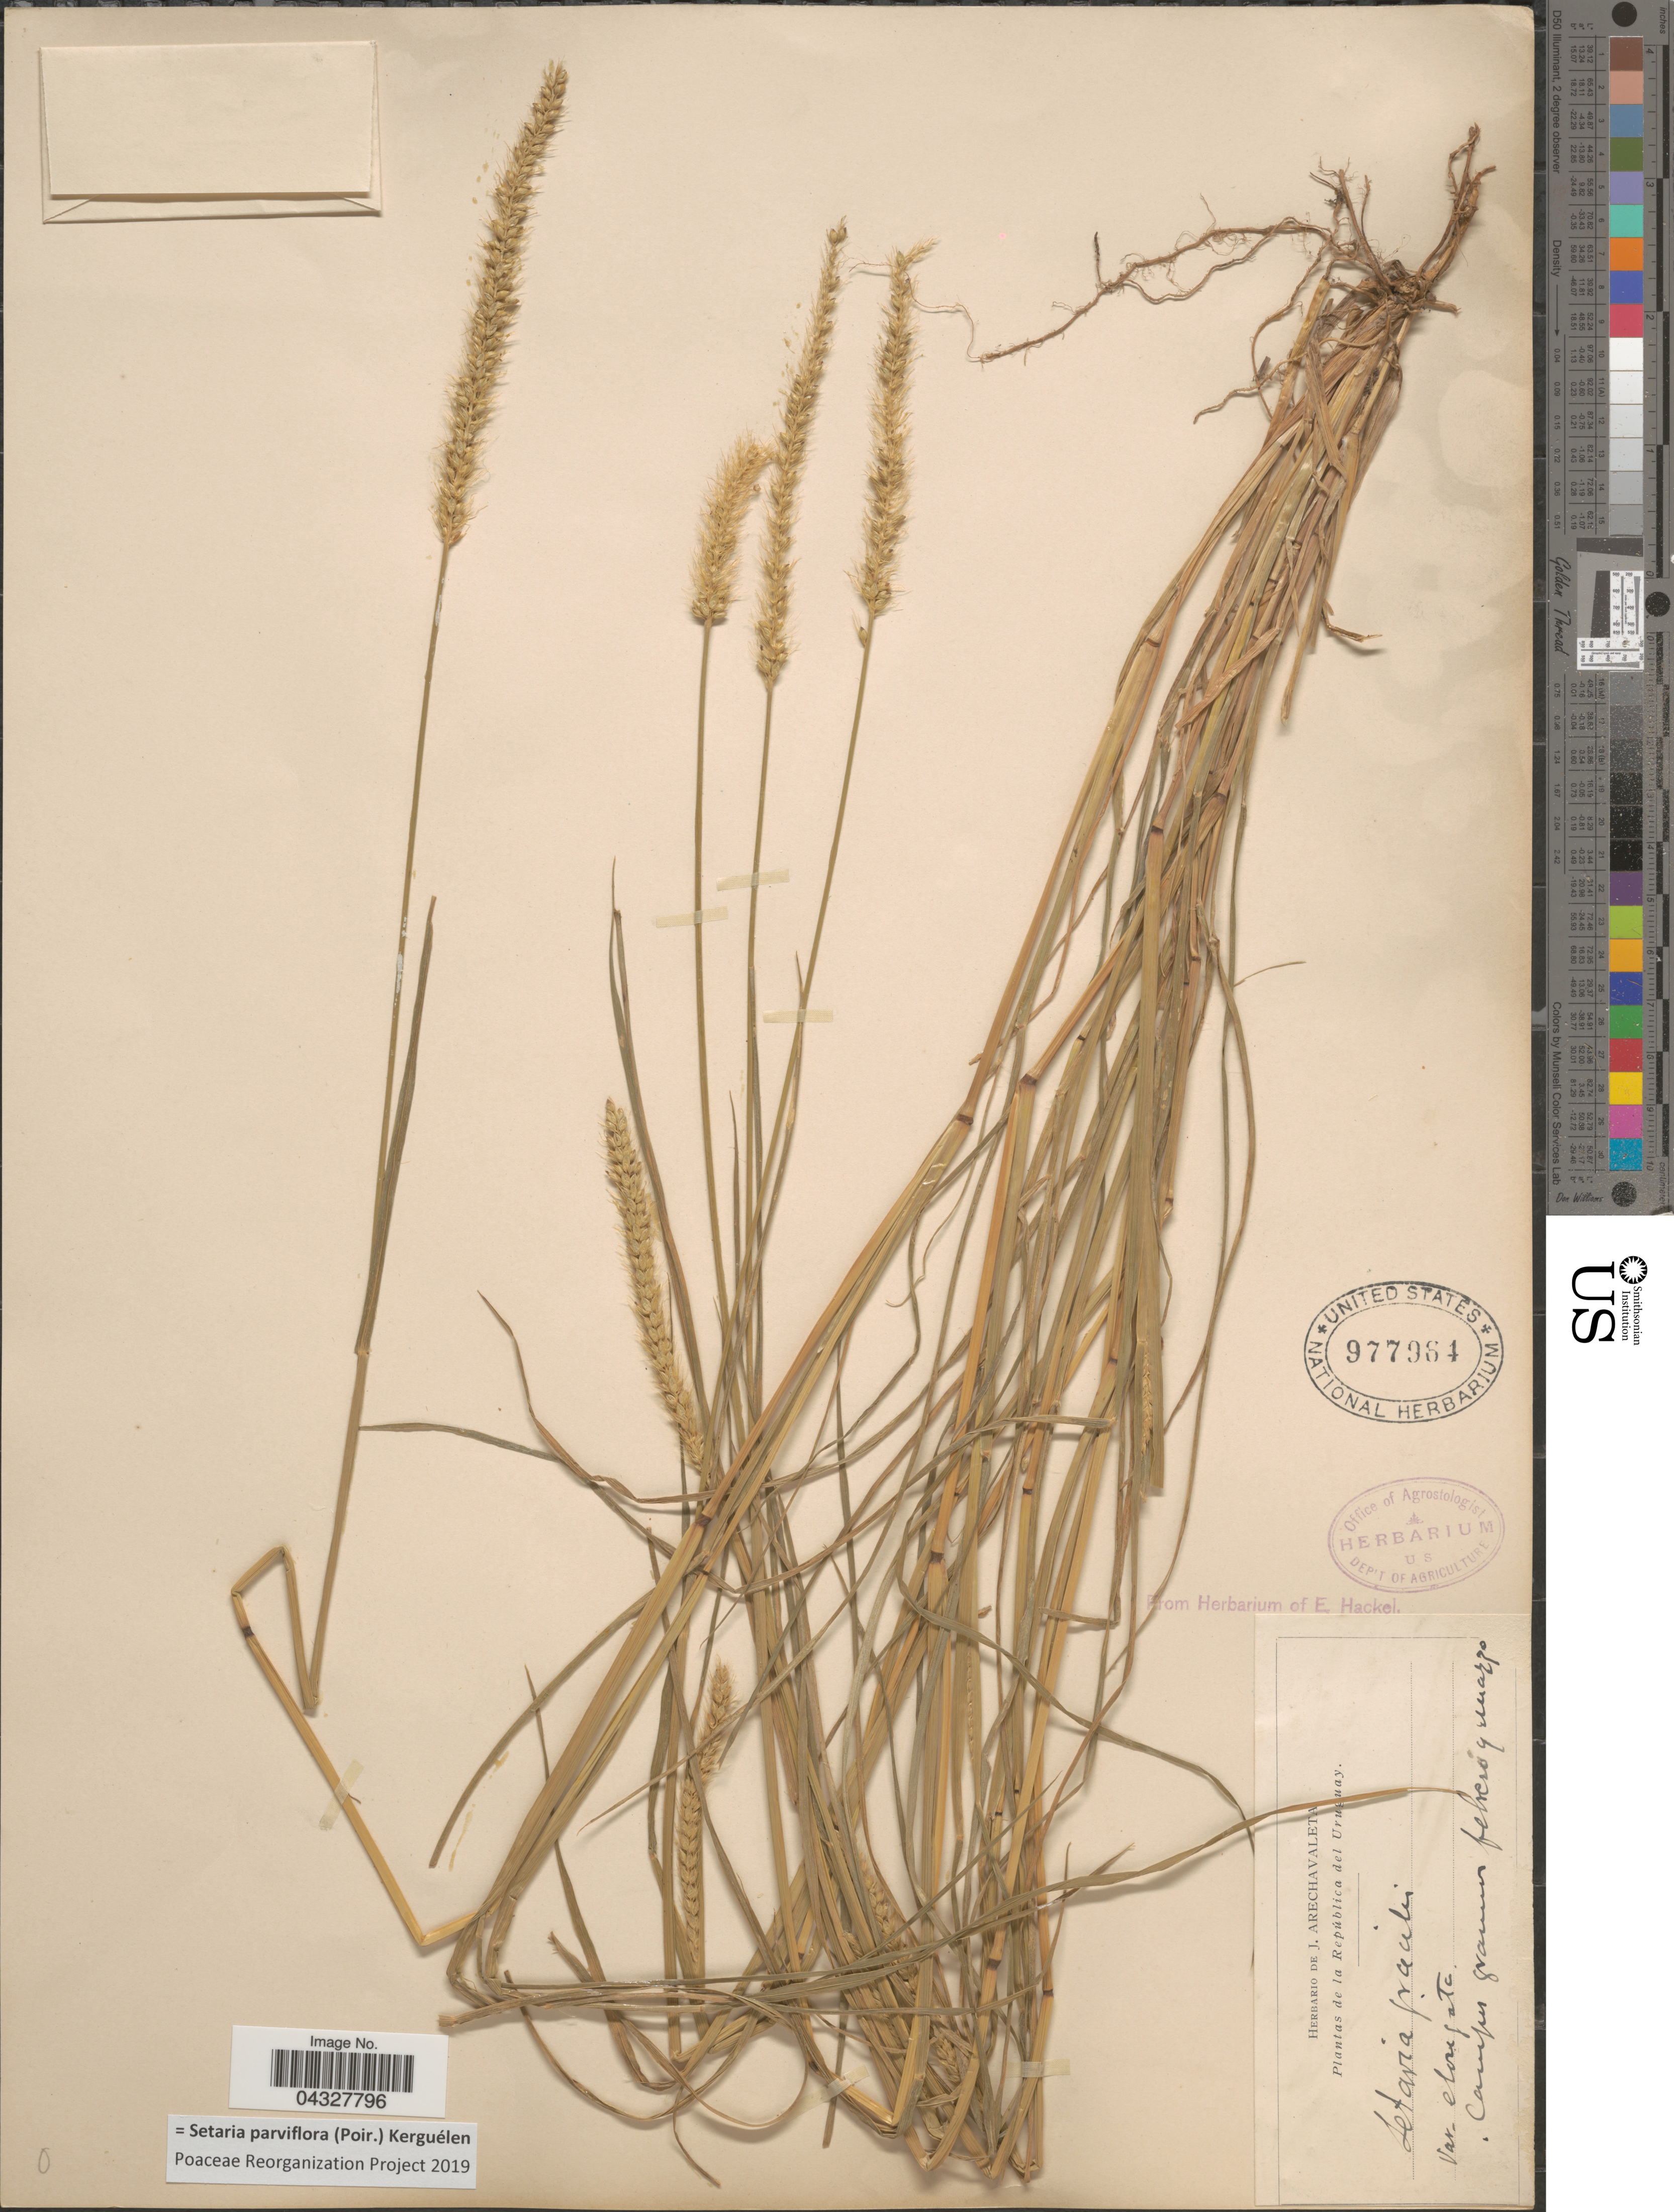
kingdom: Plantae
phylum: Tracheophyta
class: Liliopsida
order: Poales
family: Poaceae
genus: Setaria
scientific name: Setaria parviflora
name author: (Poir.) Kerguélen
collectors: ex herb. de J. Arechavaleta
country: Uruguay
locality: La República del Uruguay. Campos grammun. [interpreted]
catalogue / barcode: US 977964